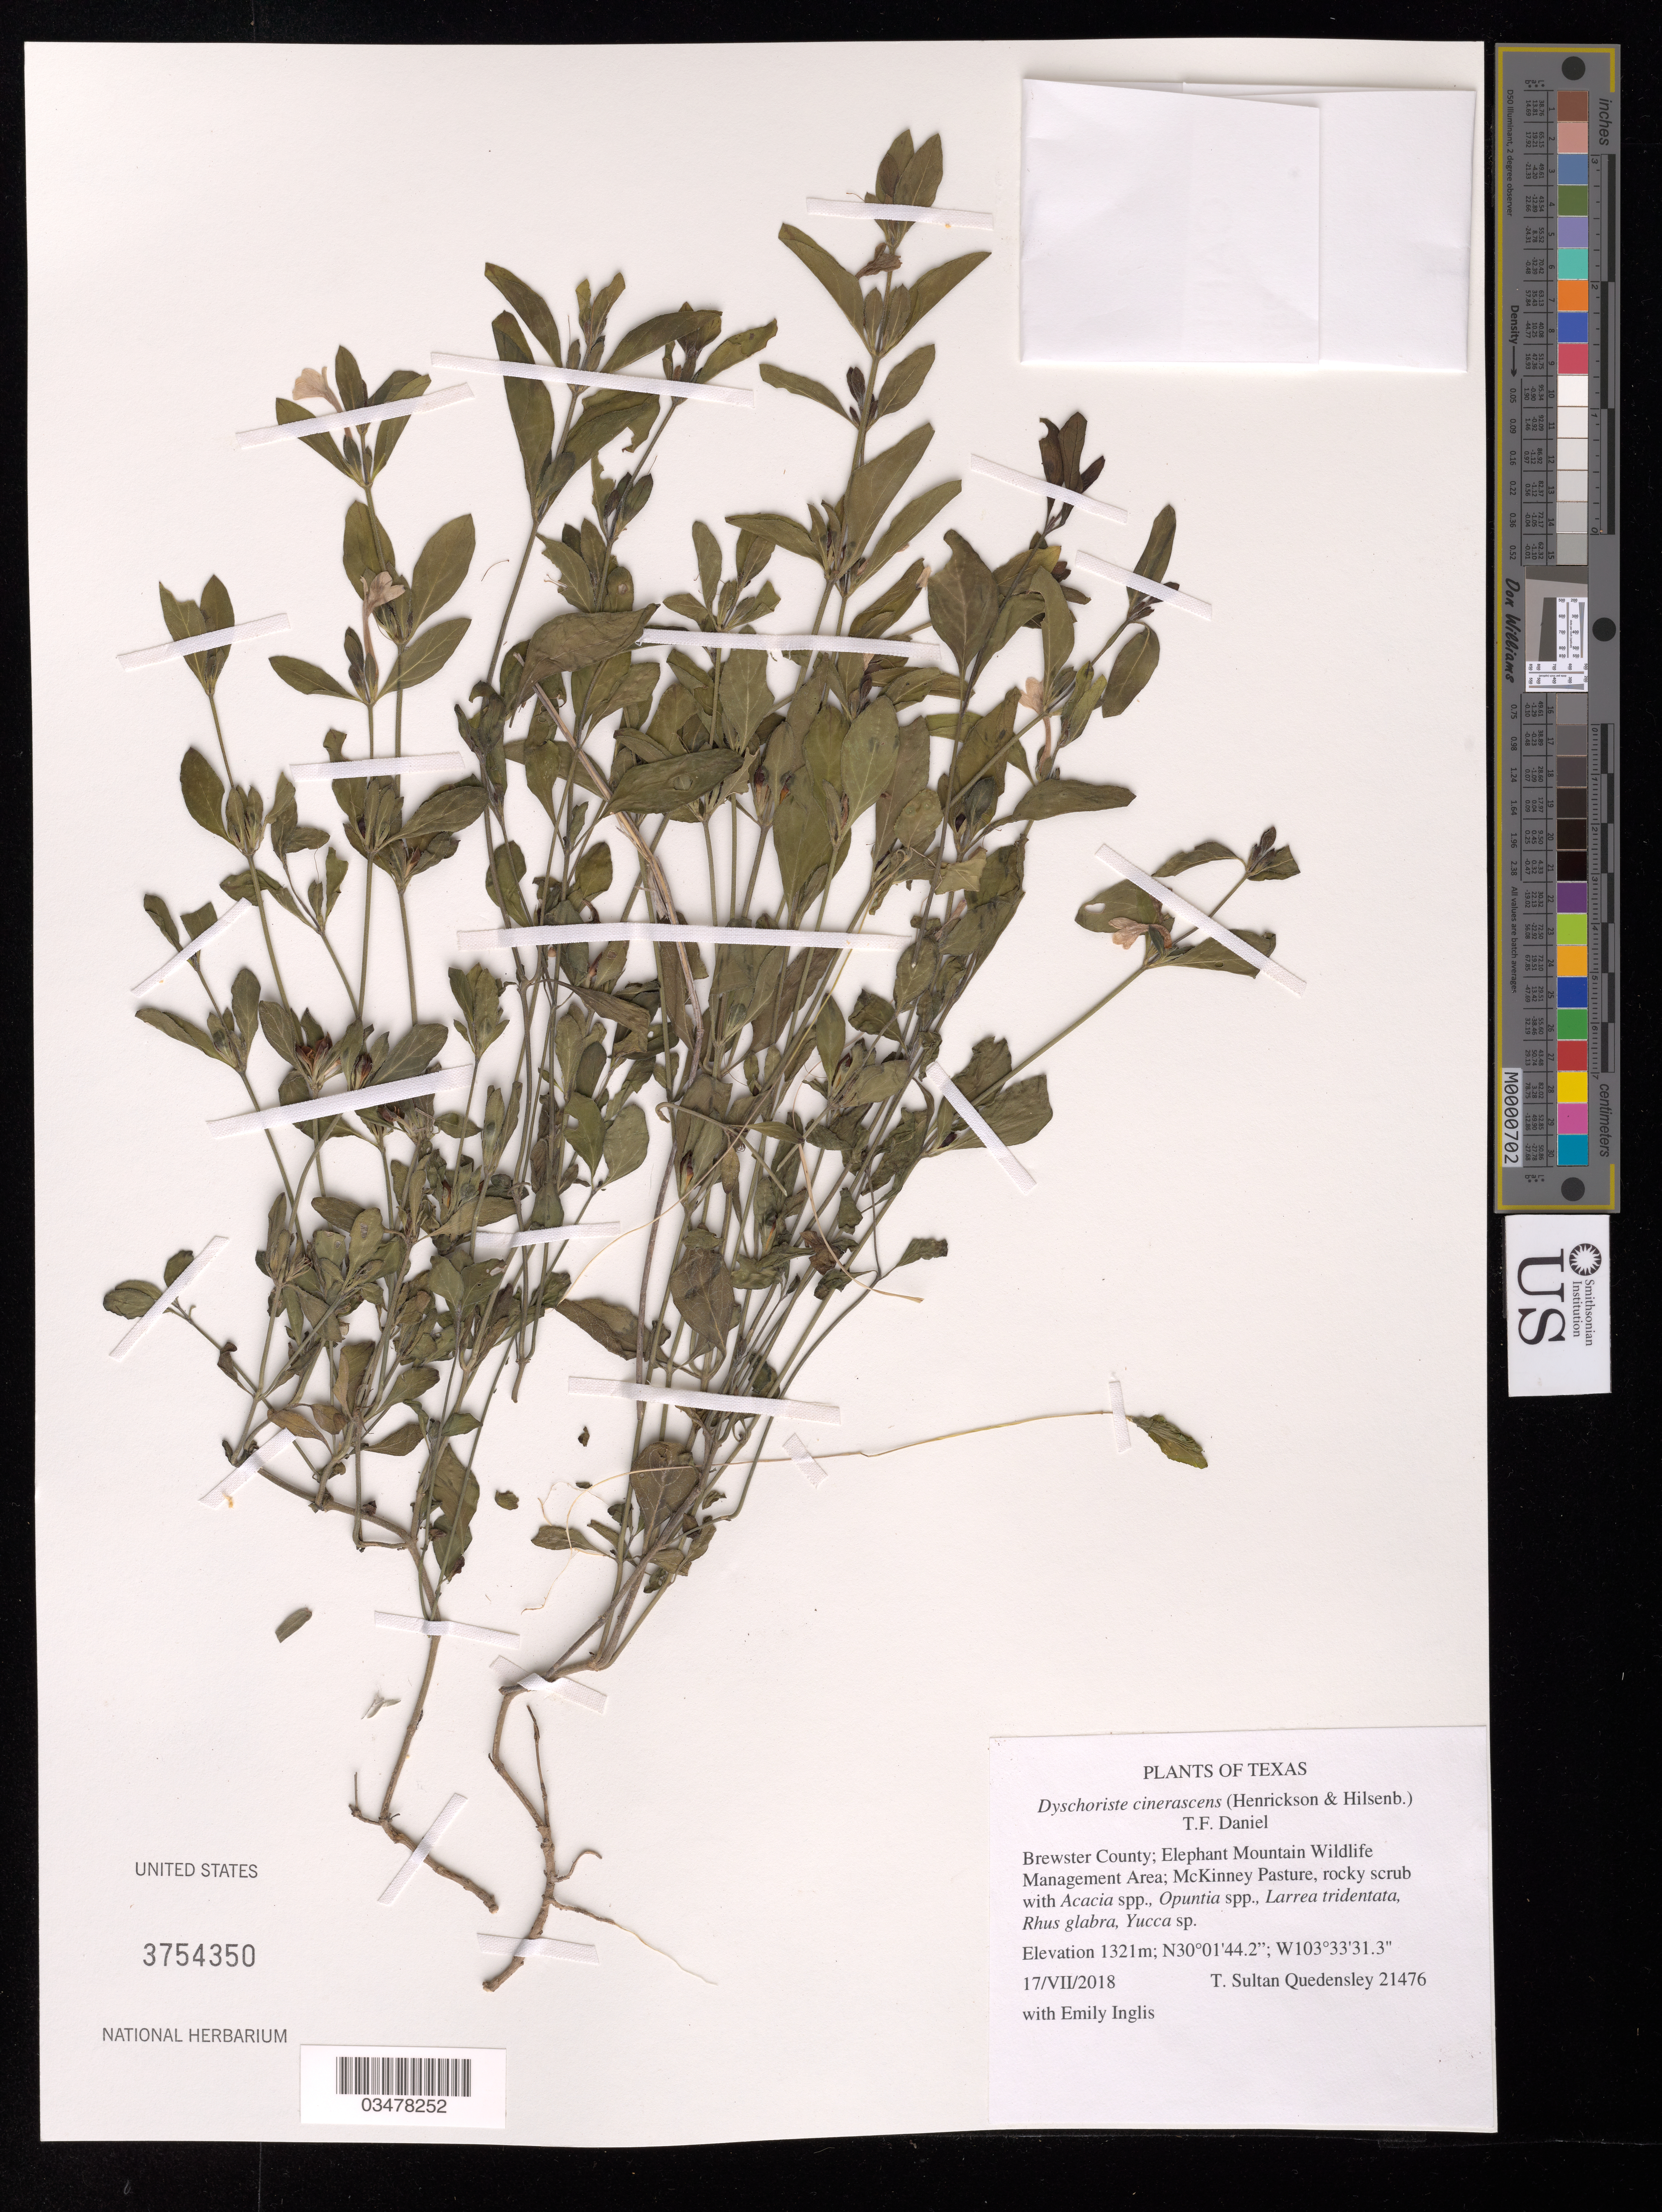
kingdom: Plantae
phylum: Tracheophyta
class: Magnoliopsida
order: Lamiales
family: Acanthaceae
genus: Dyschoriste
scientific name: Dyschoriste schiedeana var. cinerascens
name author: Henrickson & Hilsenb.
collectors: T. S. Quedensley & E. Inglis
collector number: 21476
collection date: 2018-07-17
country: United States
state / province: Texas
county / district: Brewster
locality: Elephant Mountain Wildlife Management Area. McKinney Pasture.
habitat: Rocky shrub. With Acacia sp., Opuntia sp., Larrea tridentata, Rhus glabra, Yucca sp.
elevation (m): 1321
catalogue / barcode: US 3754350